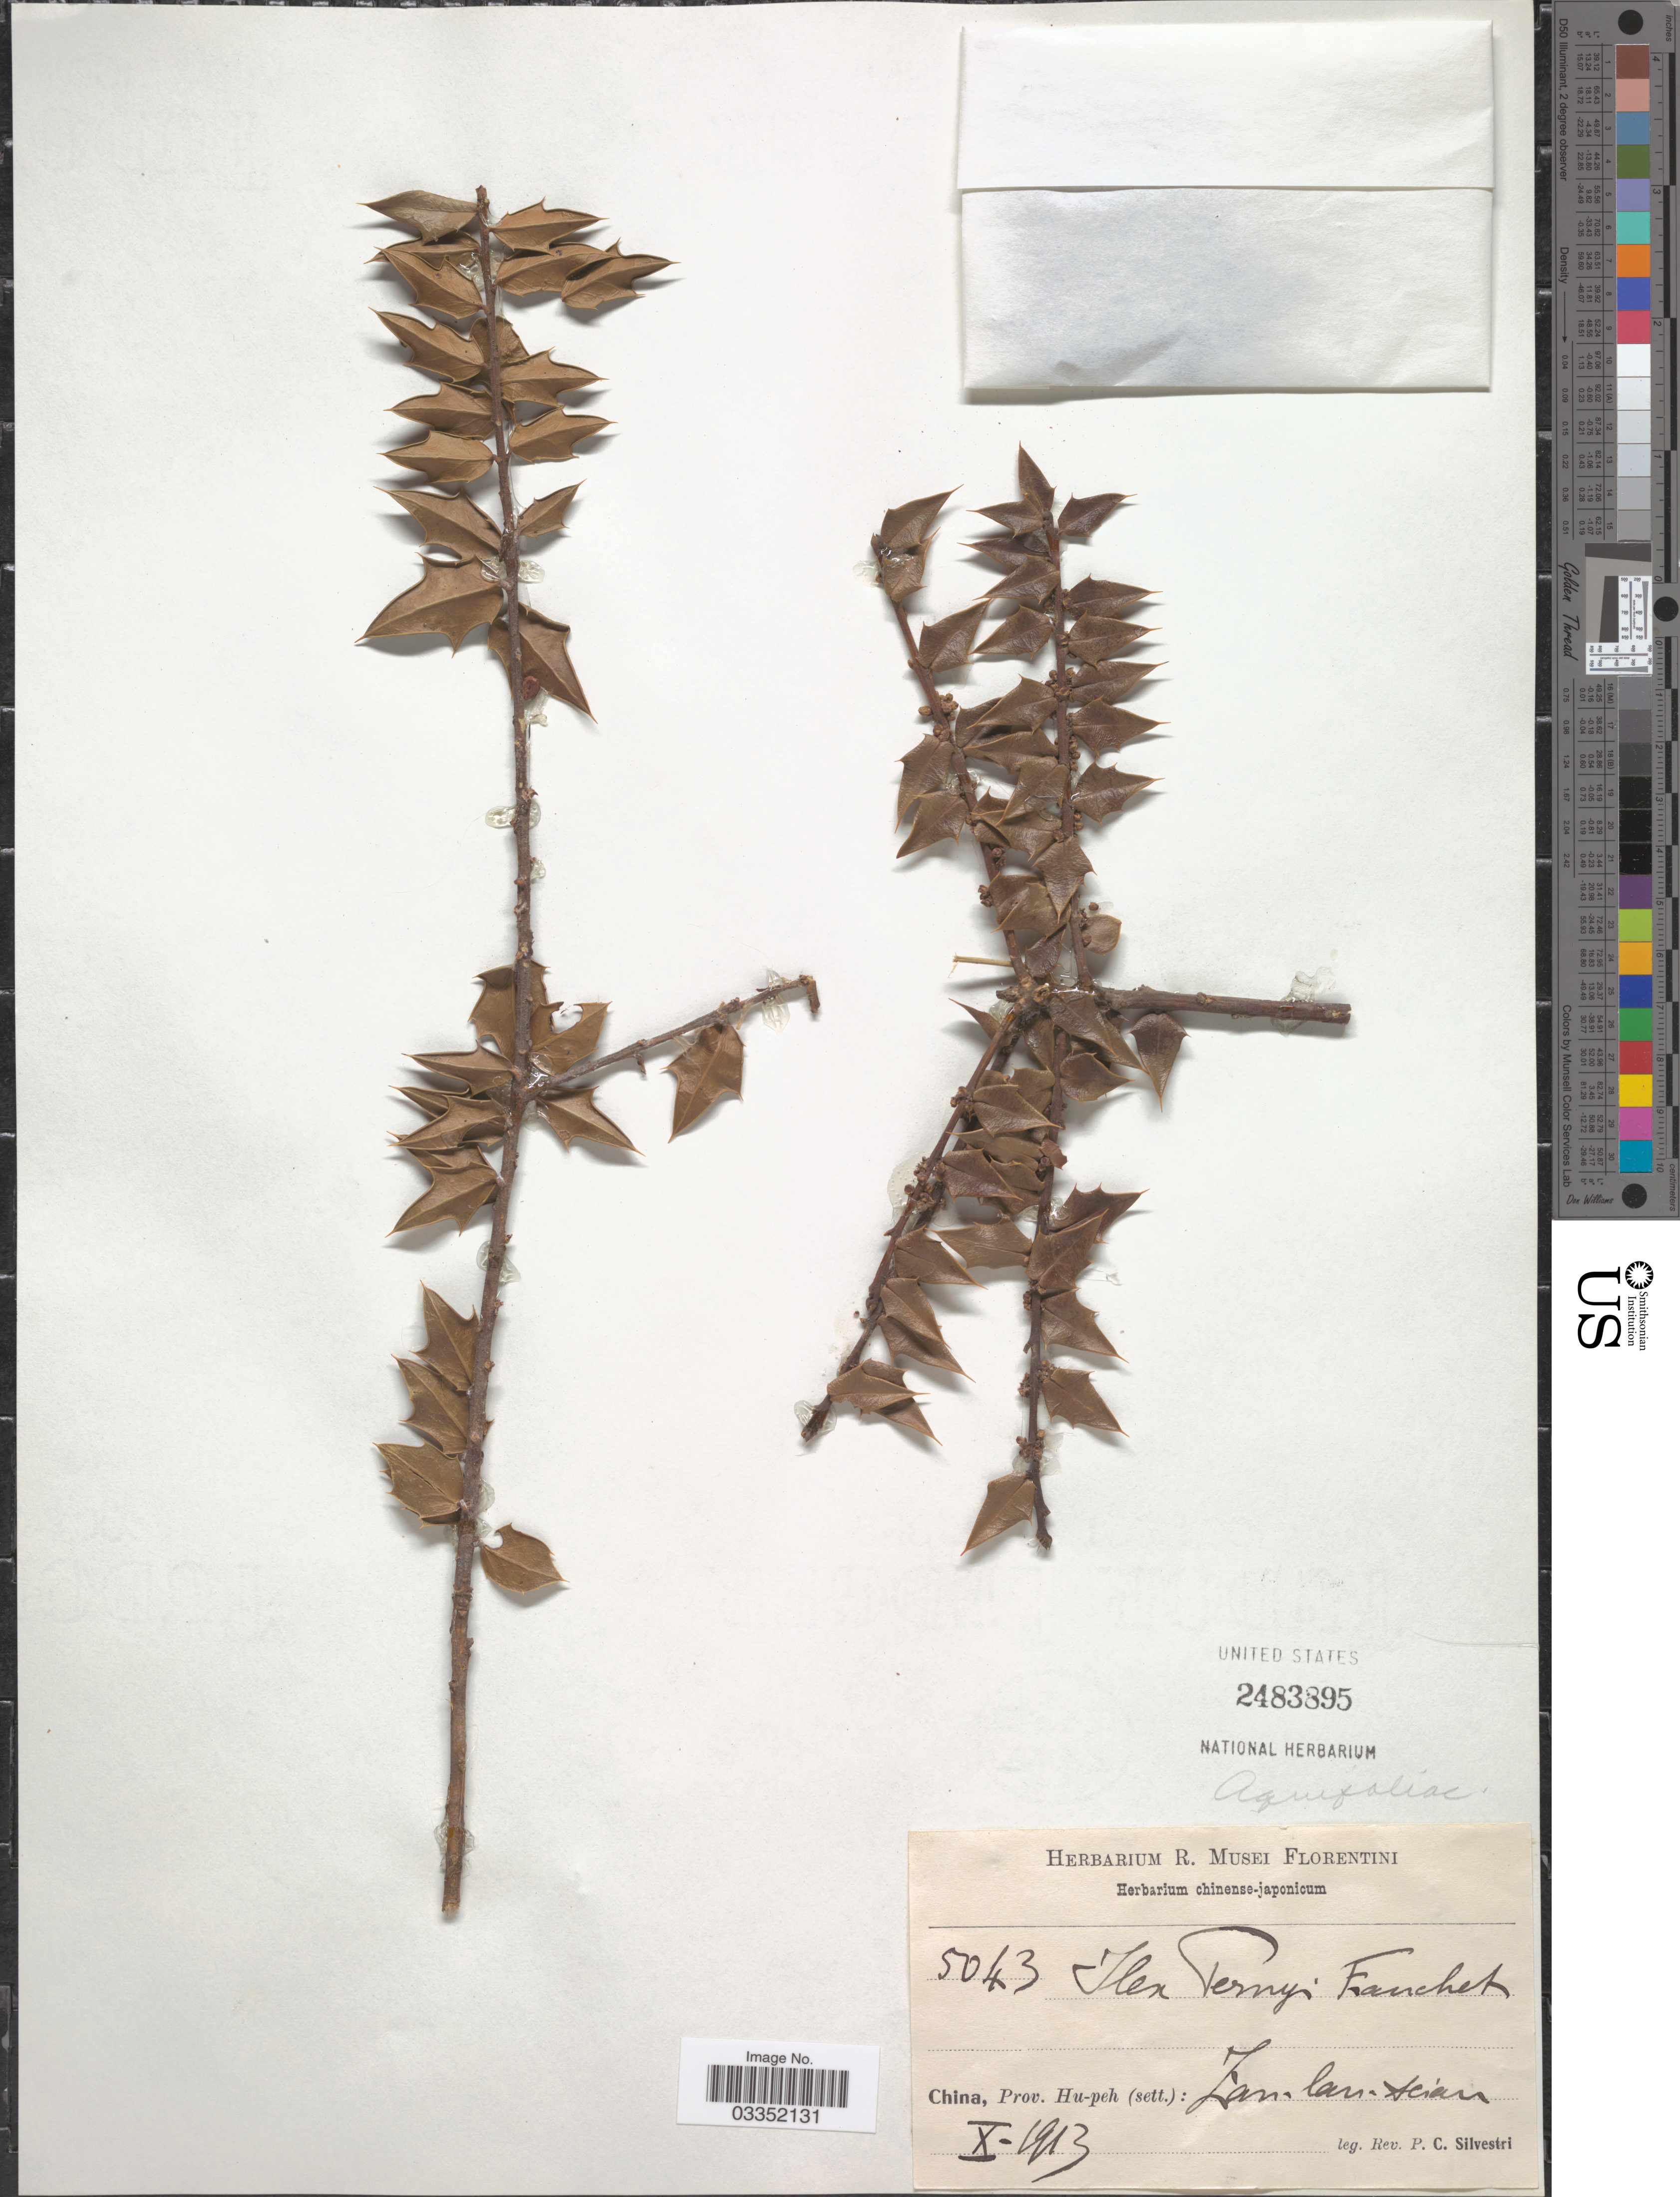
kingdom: Plantae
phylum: Tracheophyta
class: Magnoliopsida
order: Aquifoliales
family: Aquifoliaceae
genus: Ilex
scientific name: Ilex pernyi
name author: Franch.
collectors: P. Silvestri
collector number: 5043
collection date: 1913-10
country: China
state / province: Hubei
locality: Prov. Hu-peh (sett.): Zan-lau [interpreted]-scian [interpreted].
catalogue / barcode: US 2483895